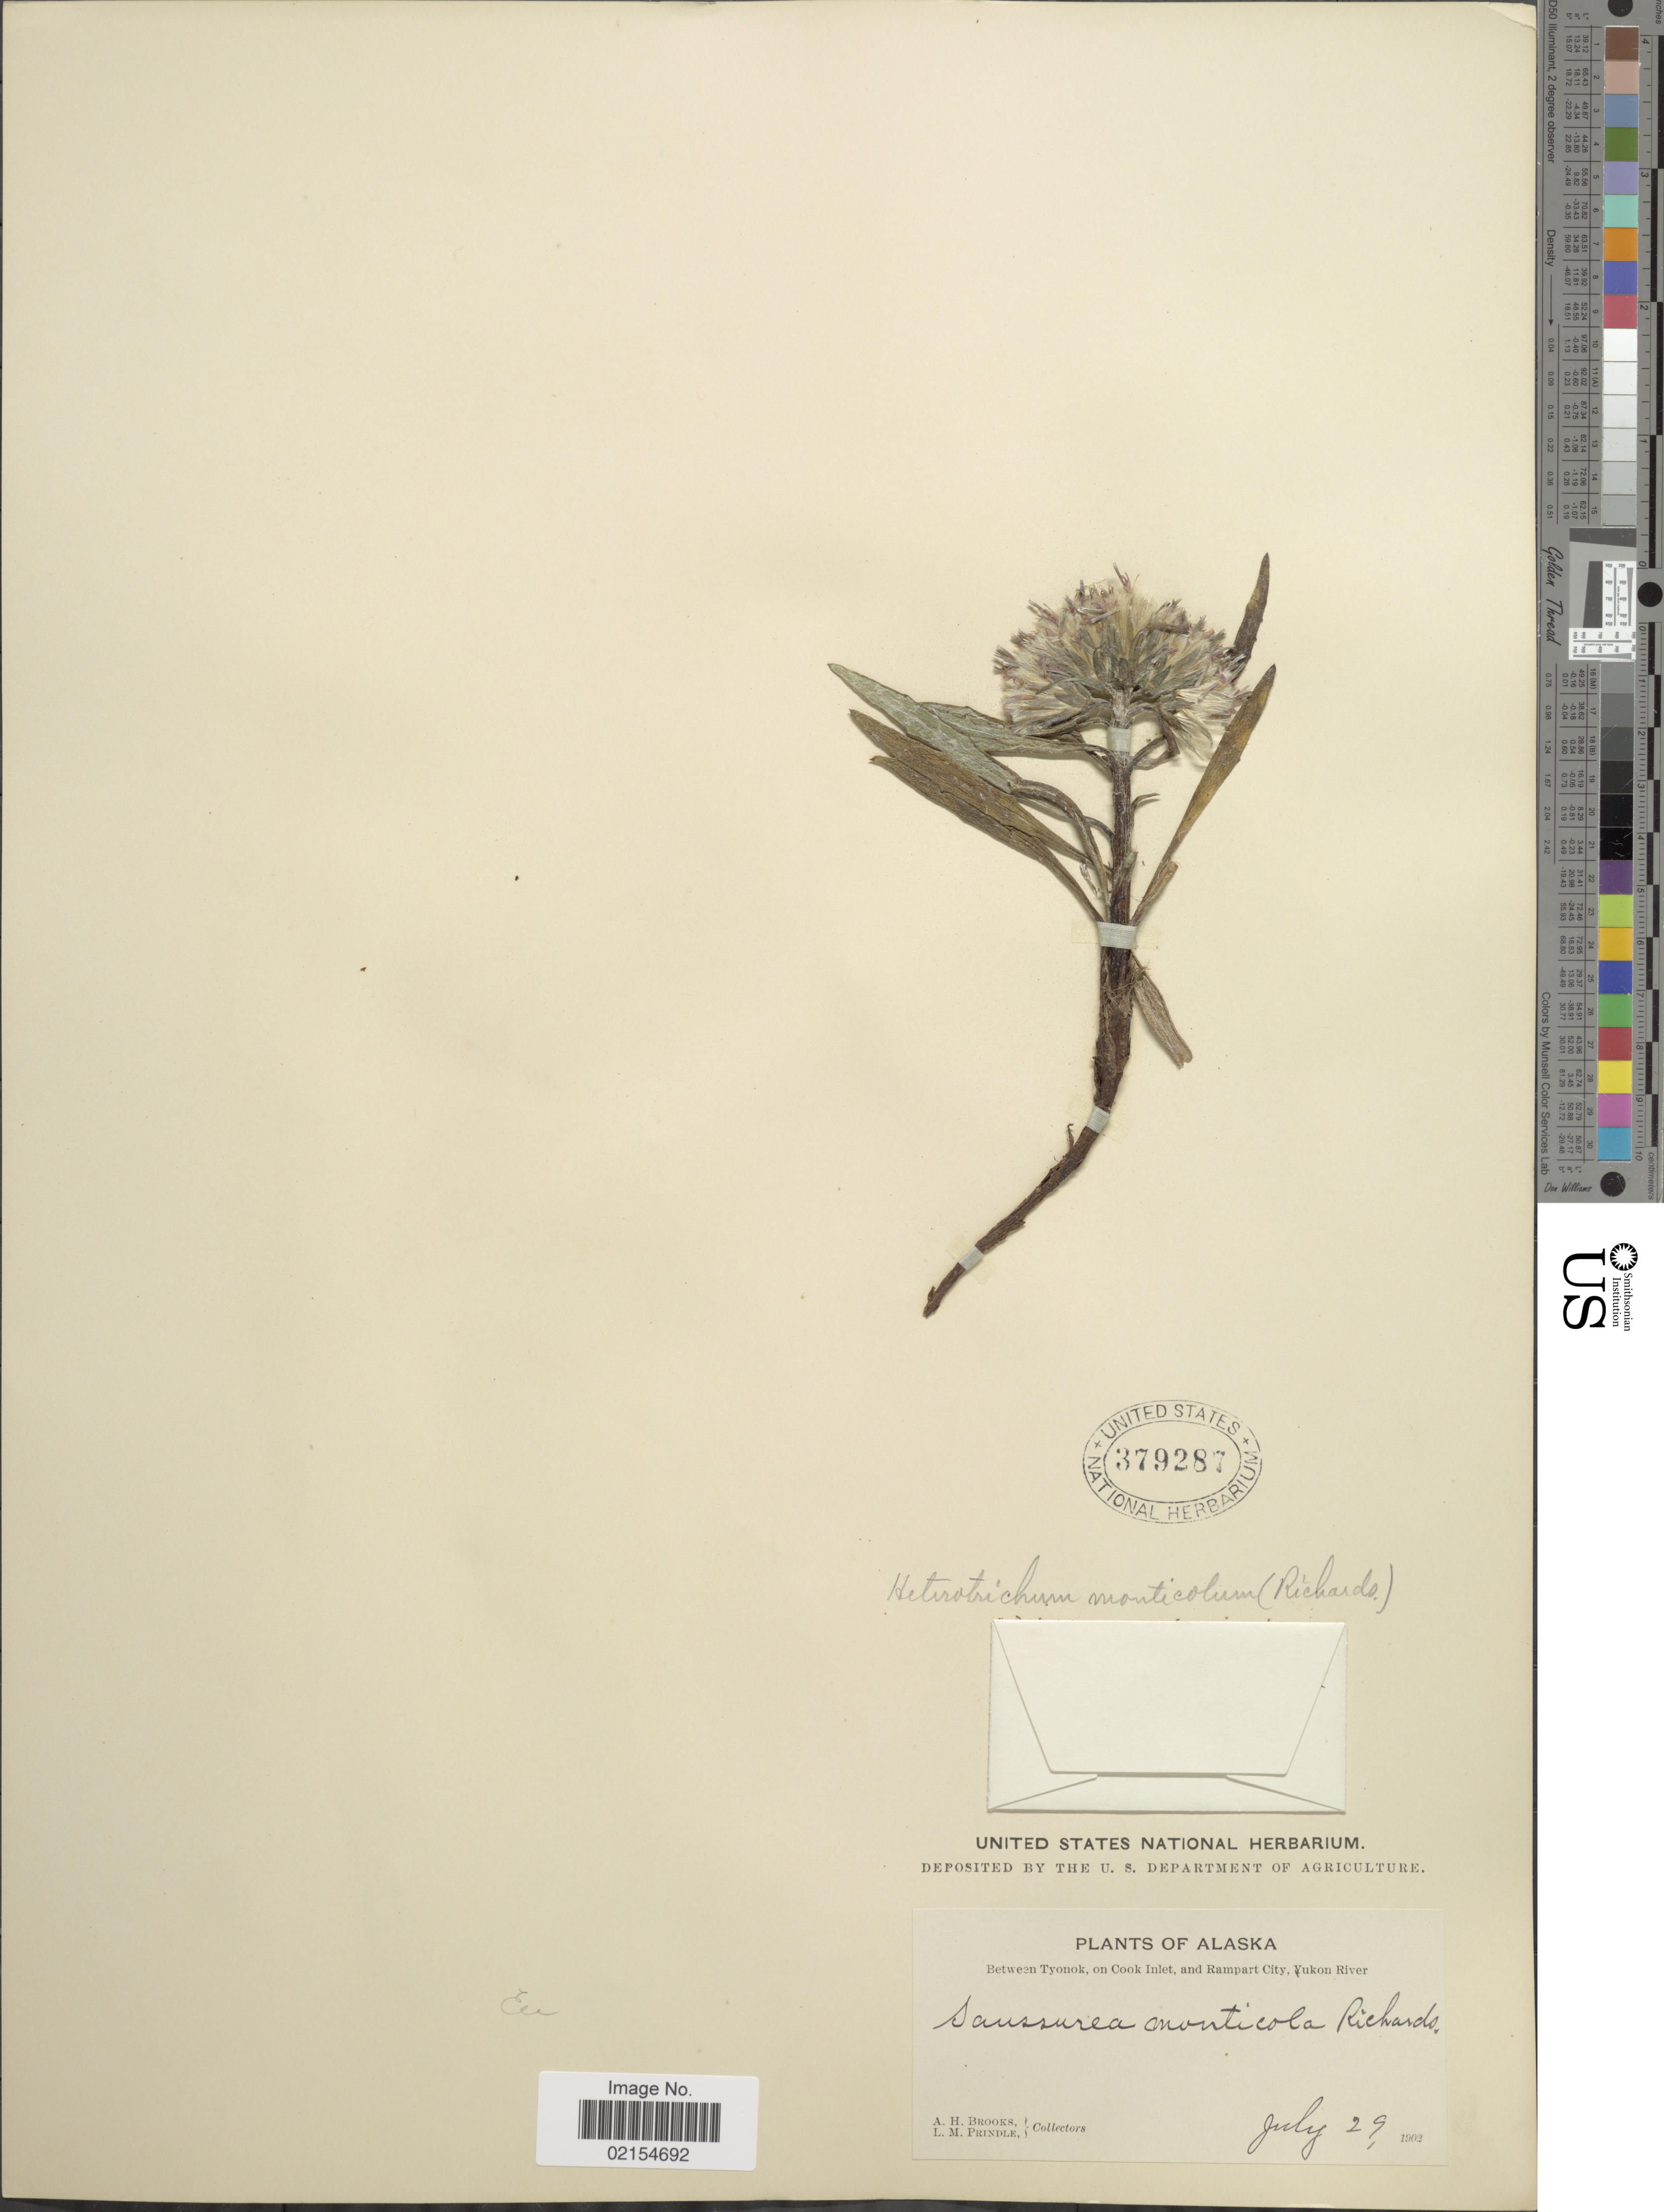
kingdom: Plantae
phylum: Tracheophyta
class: Magnoliopsida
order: Asterales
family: Asteraceae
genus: Saussurea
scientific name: Saussurea angustifolia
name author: (L.) DC.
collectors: A. Brooks & L. Prindle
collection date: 1902-07-29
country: United States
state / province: Alaska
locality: Between Tyonok, on Cook Inlet, and Rampart City, Yukon River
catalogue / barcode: US 379287